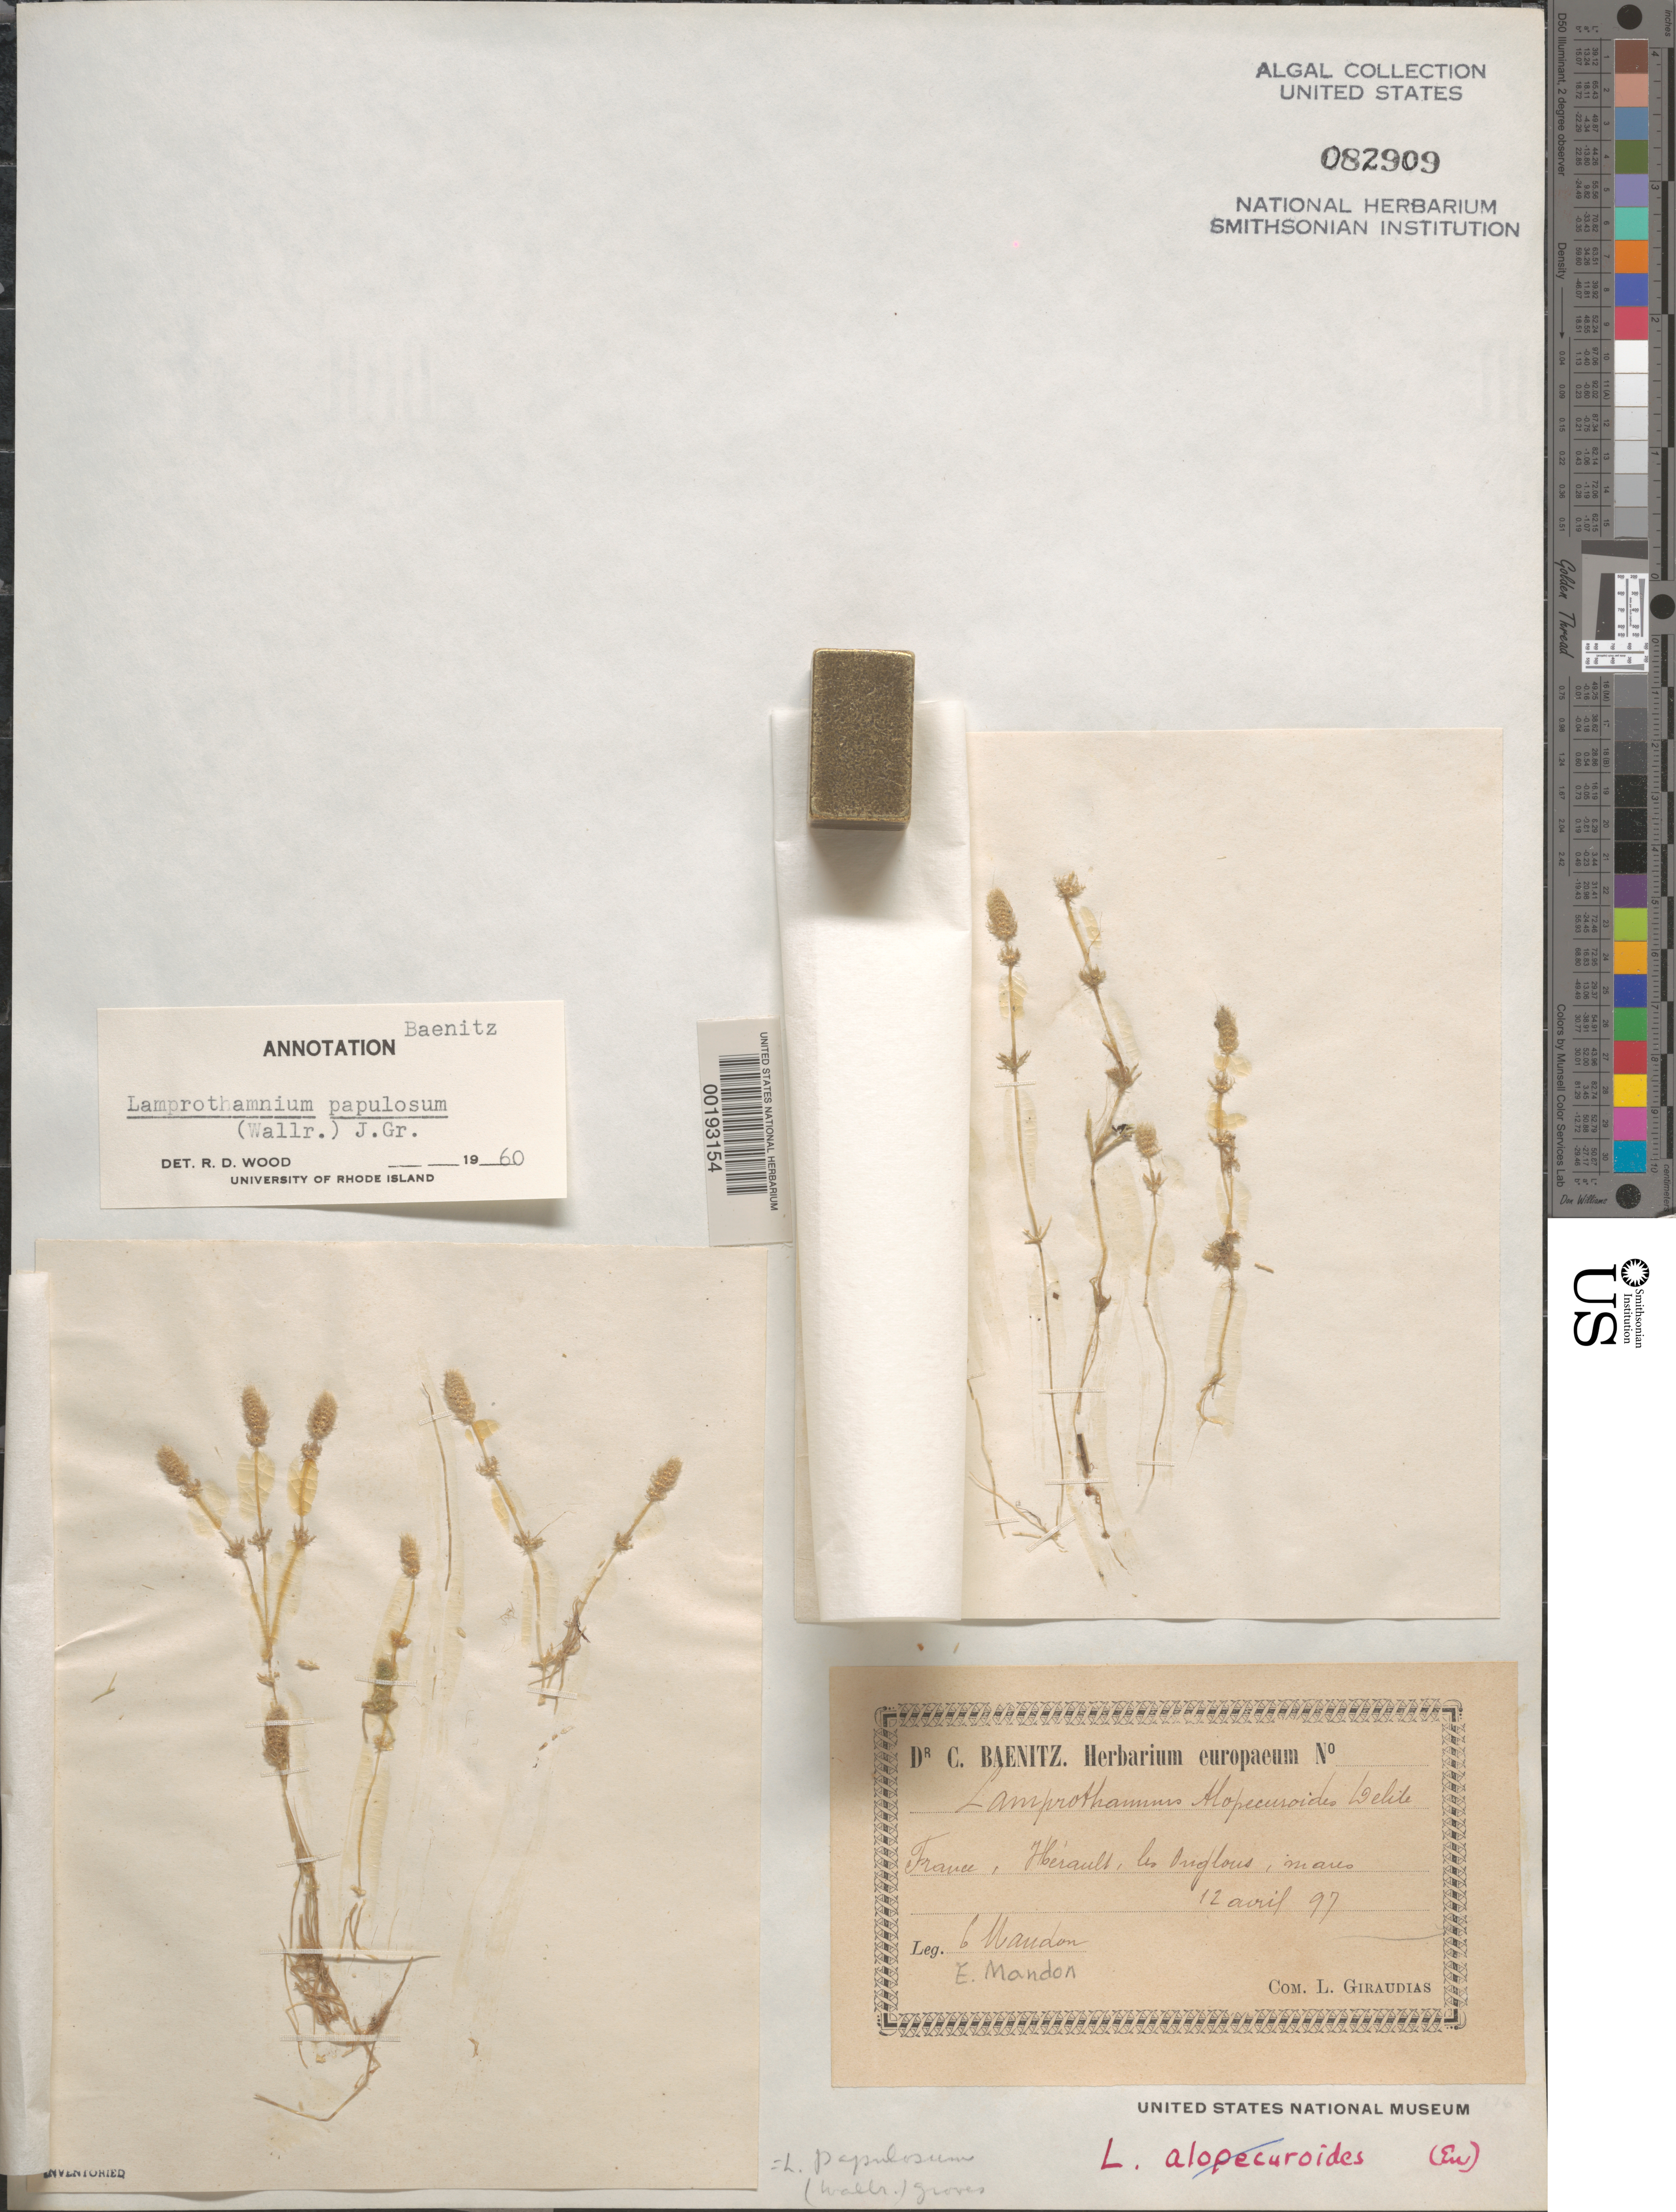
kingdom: Plantae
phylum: Charophyta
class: Charophyceae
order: Charales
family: Characeae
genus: Lamprothamnium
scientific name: Lamprothamnium papulosum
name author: (Wallr.) J. Groves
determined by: Wood, R. D.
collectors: E. Mandon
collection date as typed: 12 Apr 1897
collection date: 1897-04-12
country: France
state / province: Occitanie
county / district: Herault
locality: Les Onglous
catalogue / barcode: US 82909